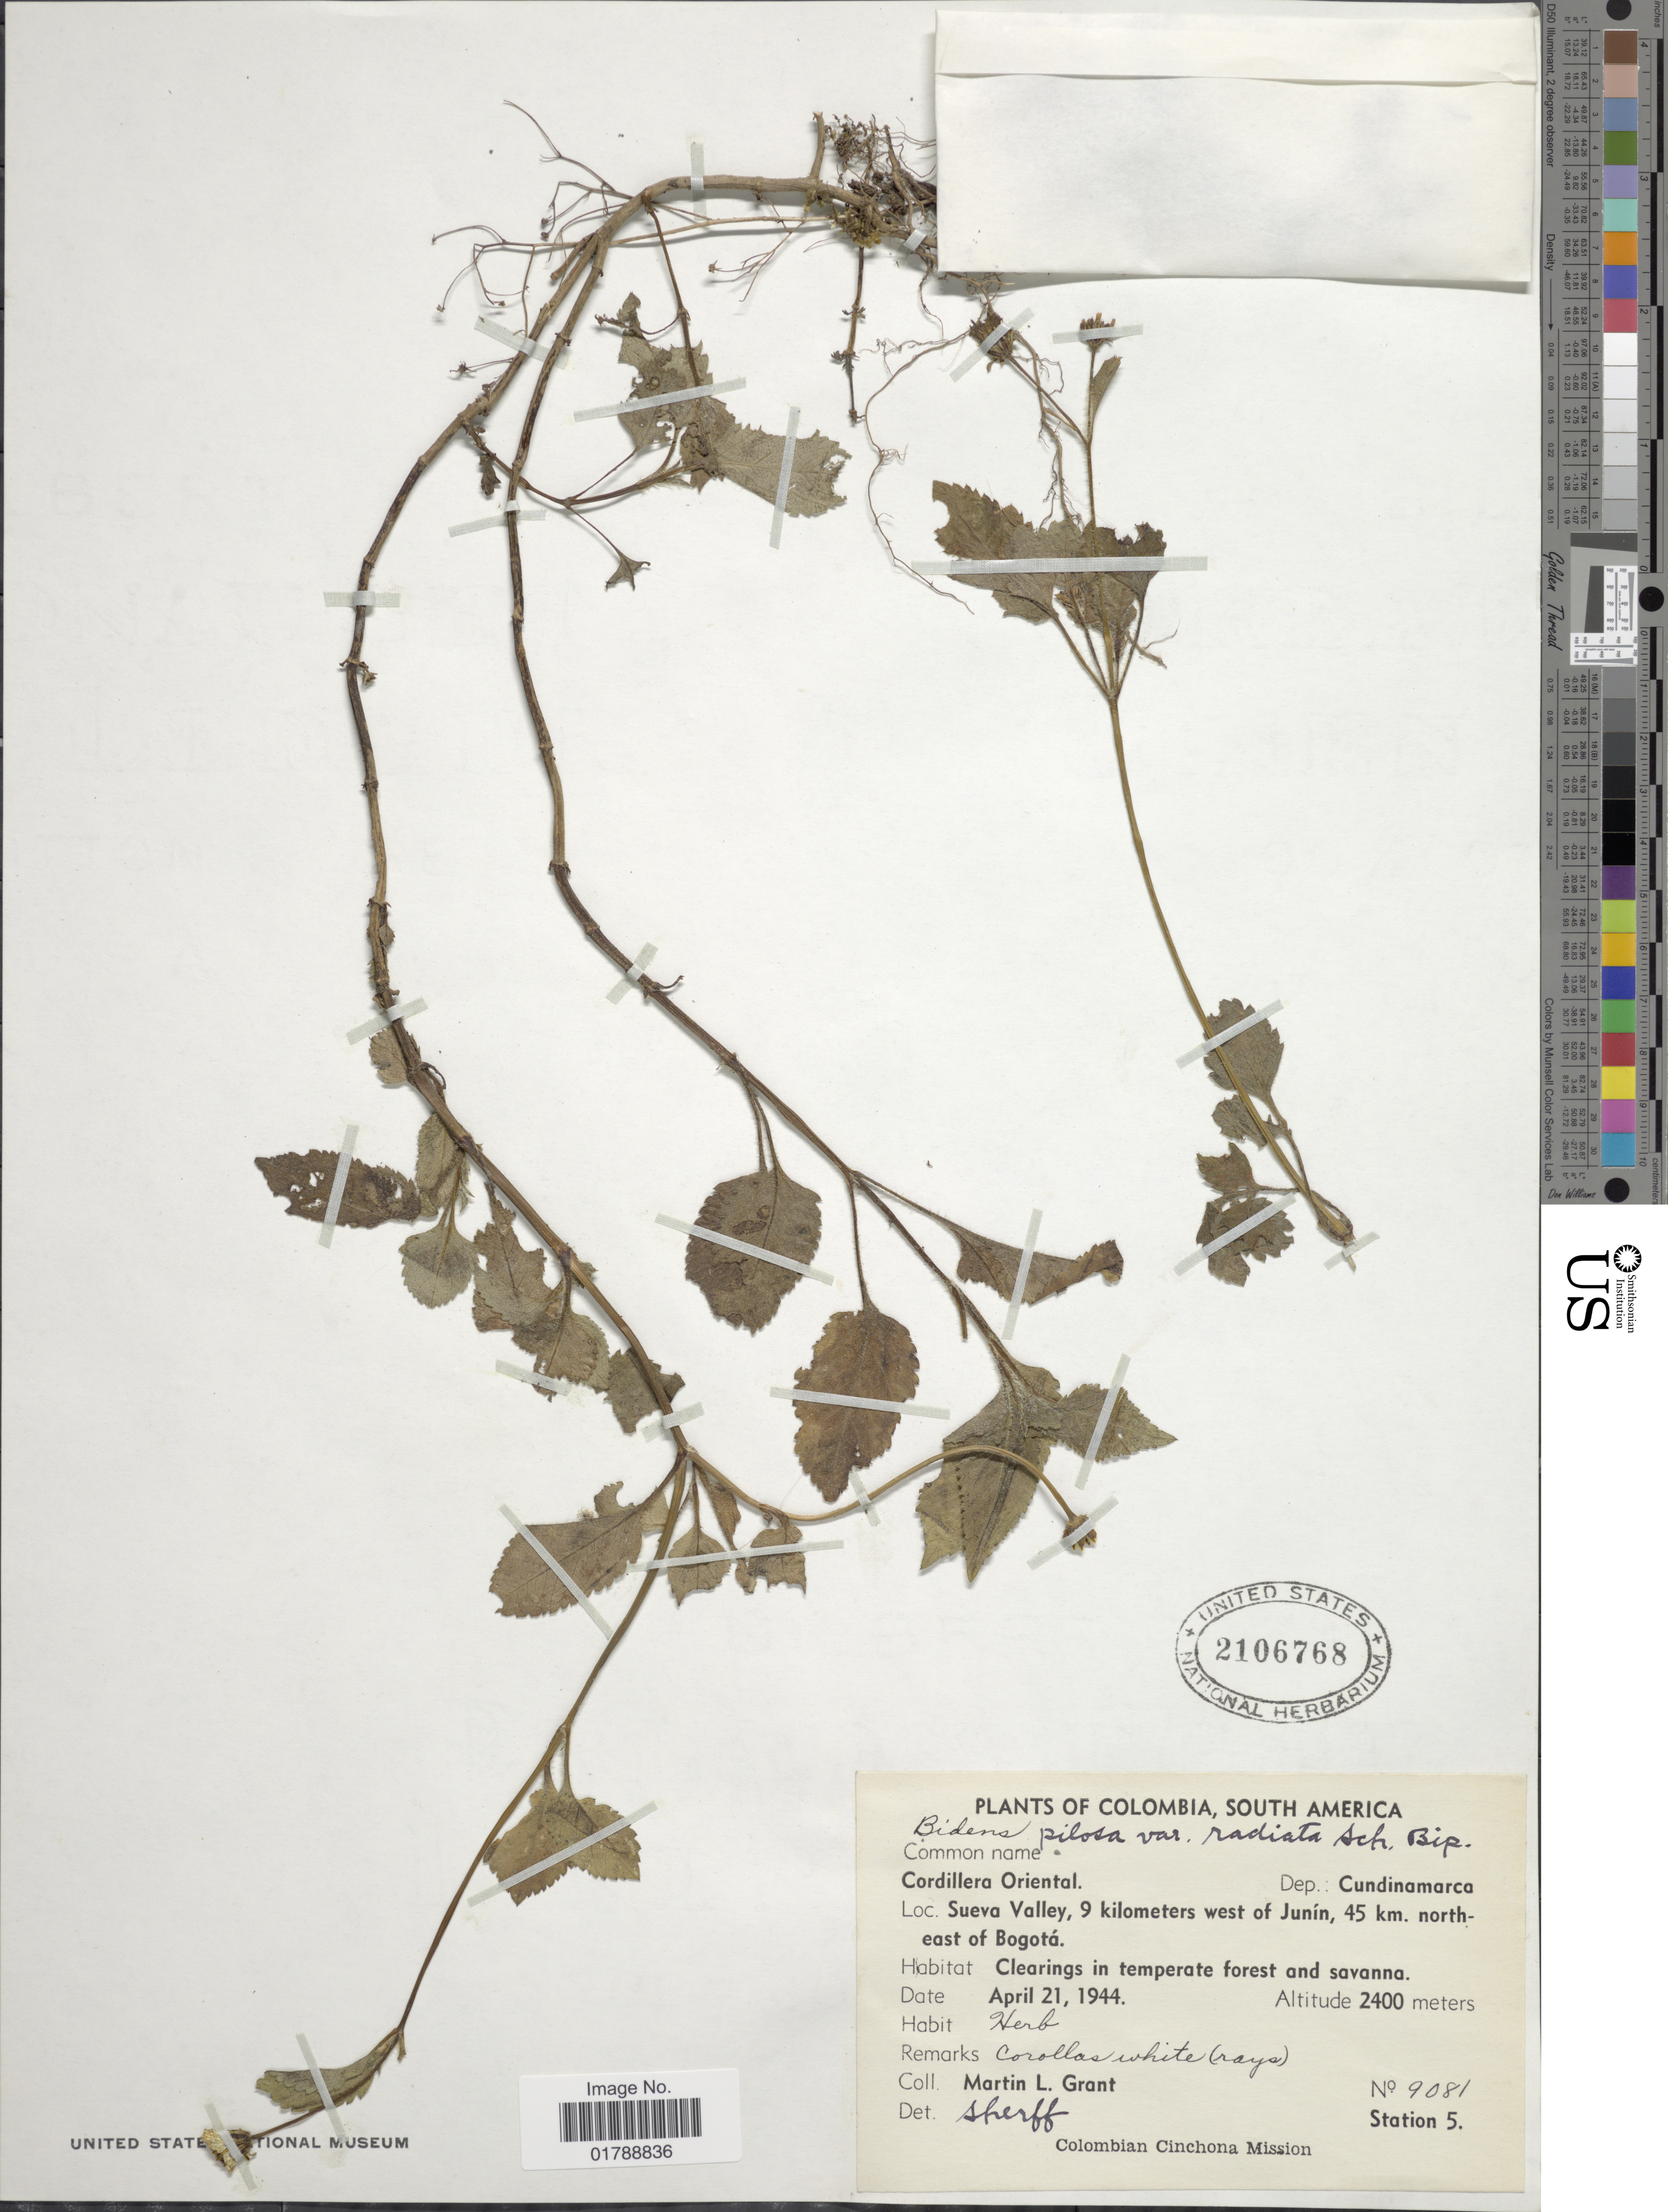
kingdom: Plantae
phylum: Tracheophyta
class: Magnoliopsida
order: Asterales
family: Asteraceae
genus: Bidens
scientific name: Bidens pilosa var. radiata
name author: (Sch. Bip.) J.A. Schmidt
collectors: M. L. Grant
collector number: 9081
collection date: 1944-04-21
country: Colombia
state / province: Cundinamarca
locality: Cordillera Oriental. Sueva Valley, 9 kilometers west of Junín, 45 km. north-east of Bogotá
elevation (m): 2400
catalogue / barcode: US 2106768